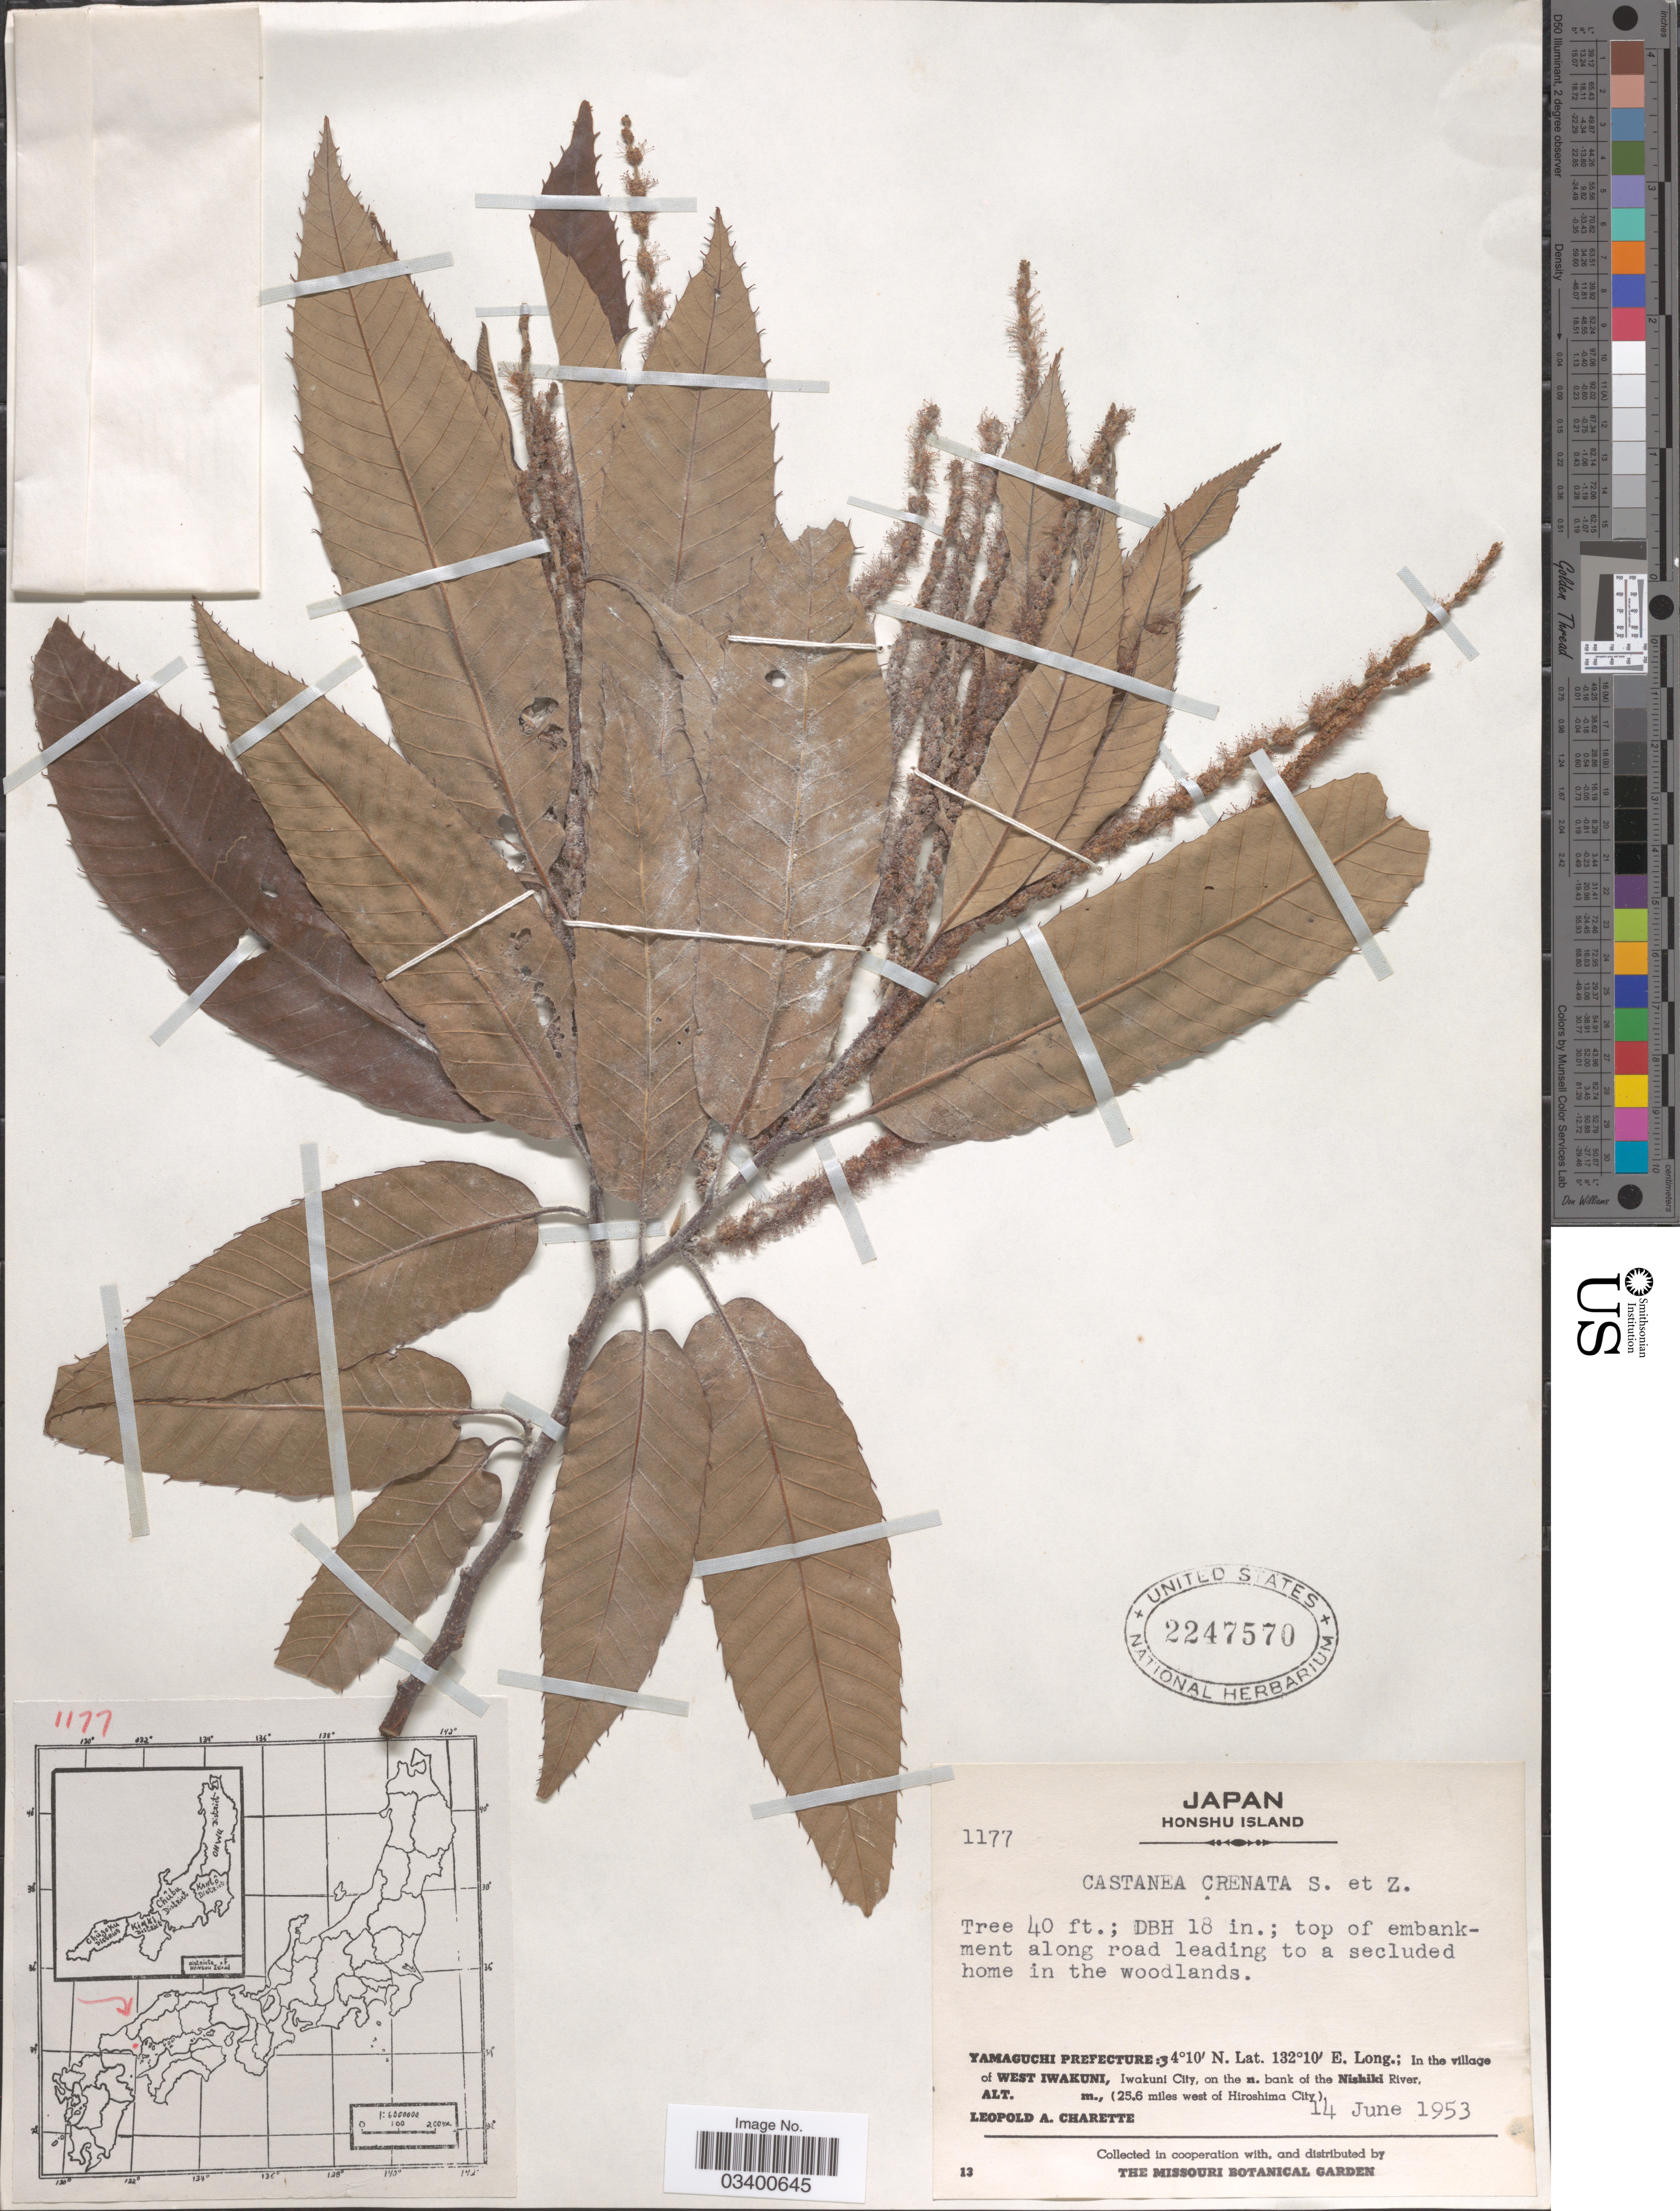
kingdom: Plantae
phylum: Tracheophyta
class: Magnoliopsida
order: Fagales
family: Fagaceae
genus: Castanea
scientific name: Castanea crenata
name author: Siebold & Zucc.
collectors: L. A. Charette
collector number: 1177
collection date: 1953-06-14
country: Japan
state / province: Yamaguti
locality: Honshu Island. Yamaguchi Prefecture: In the village of West Iwakuni, Iwakuni City, on the n. bank of the Nishiki River, (25.6 miles west of Hiroshima City).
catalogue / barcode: US 2247570